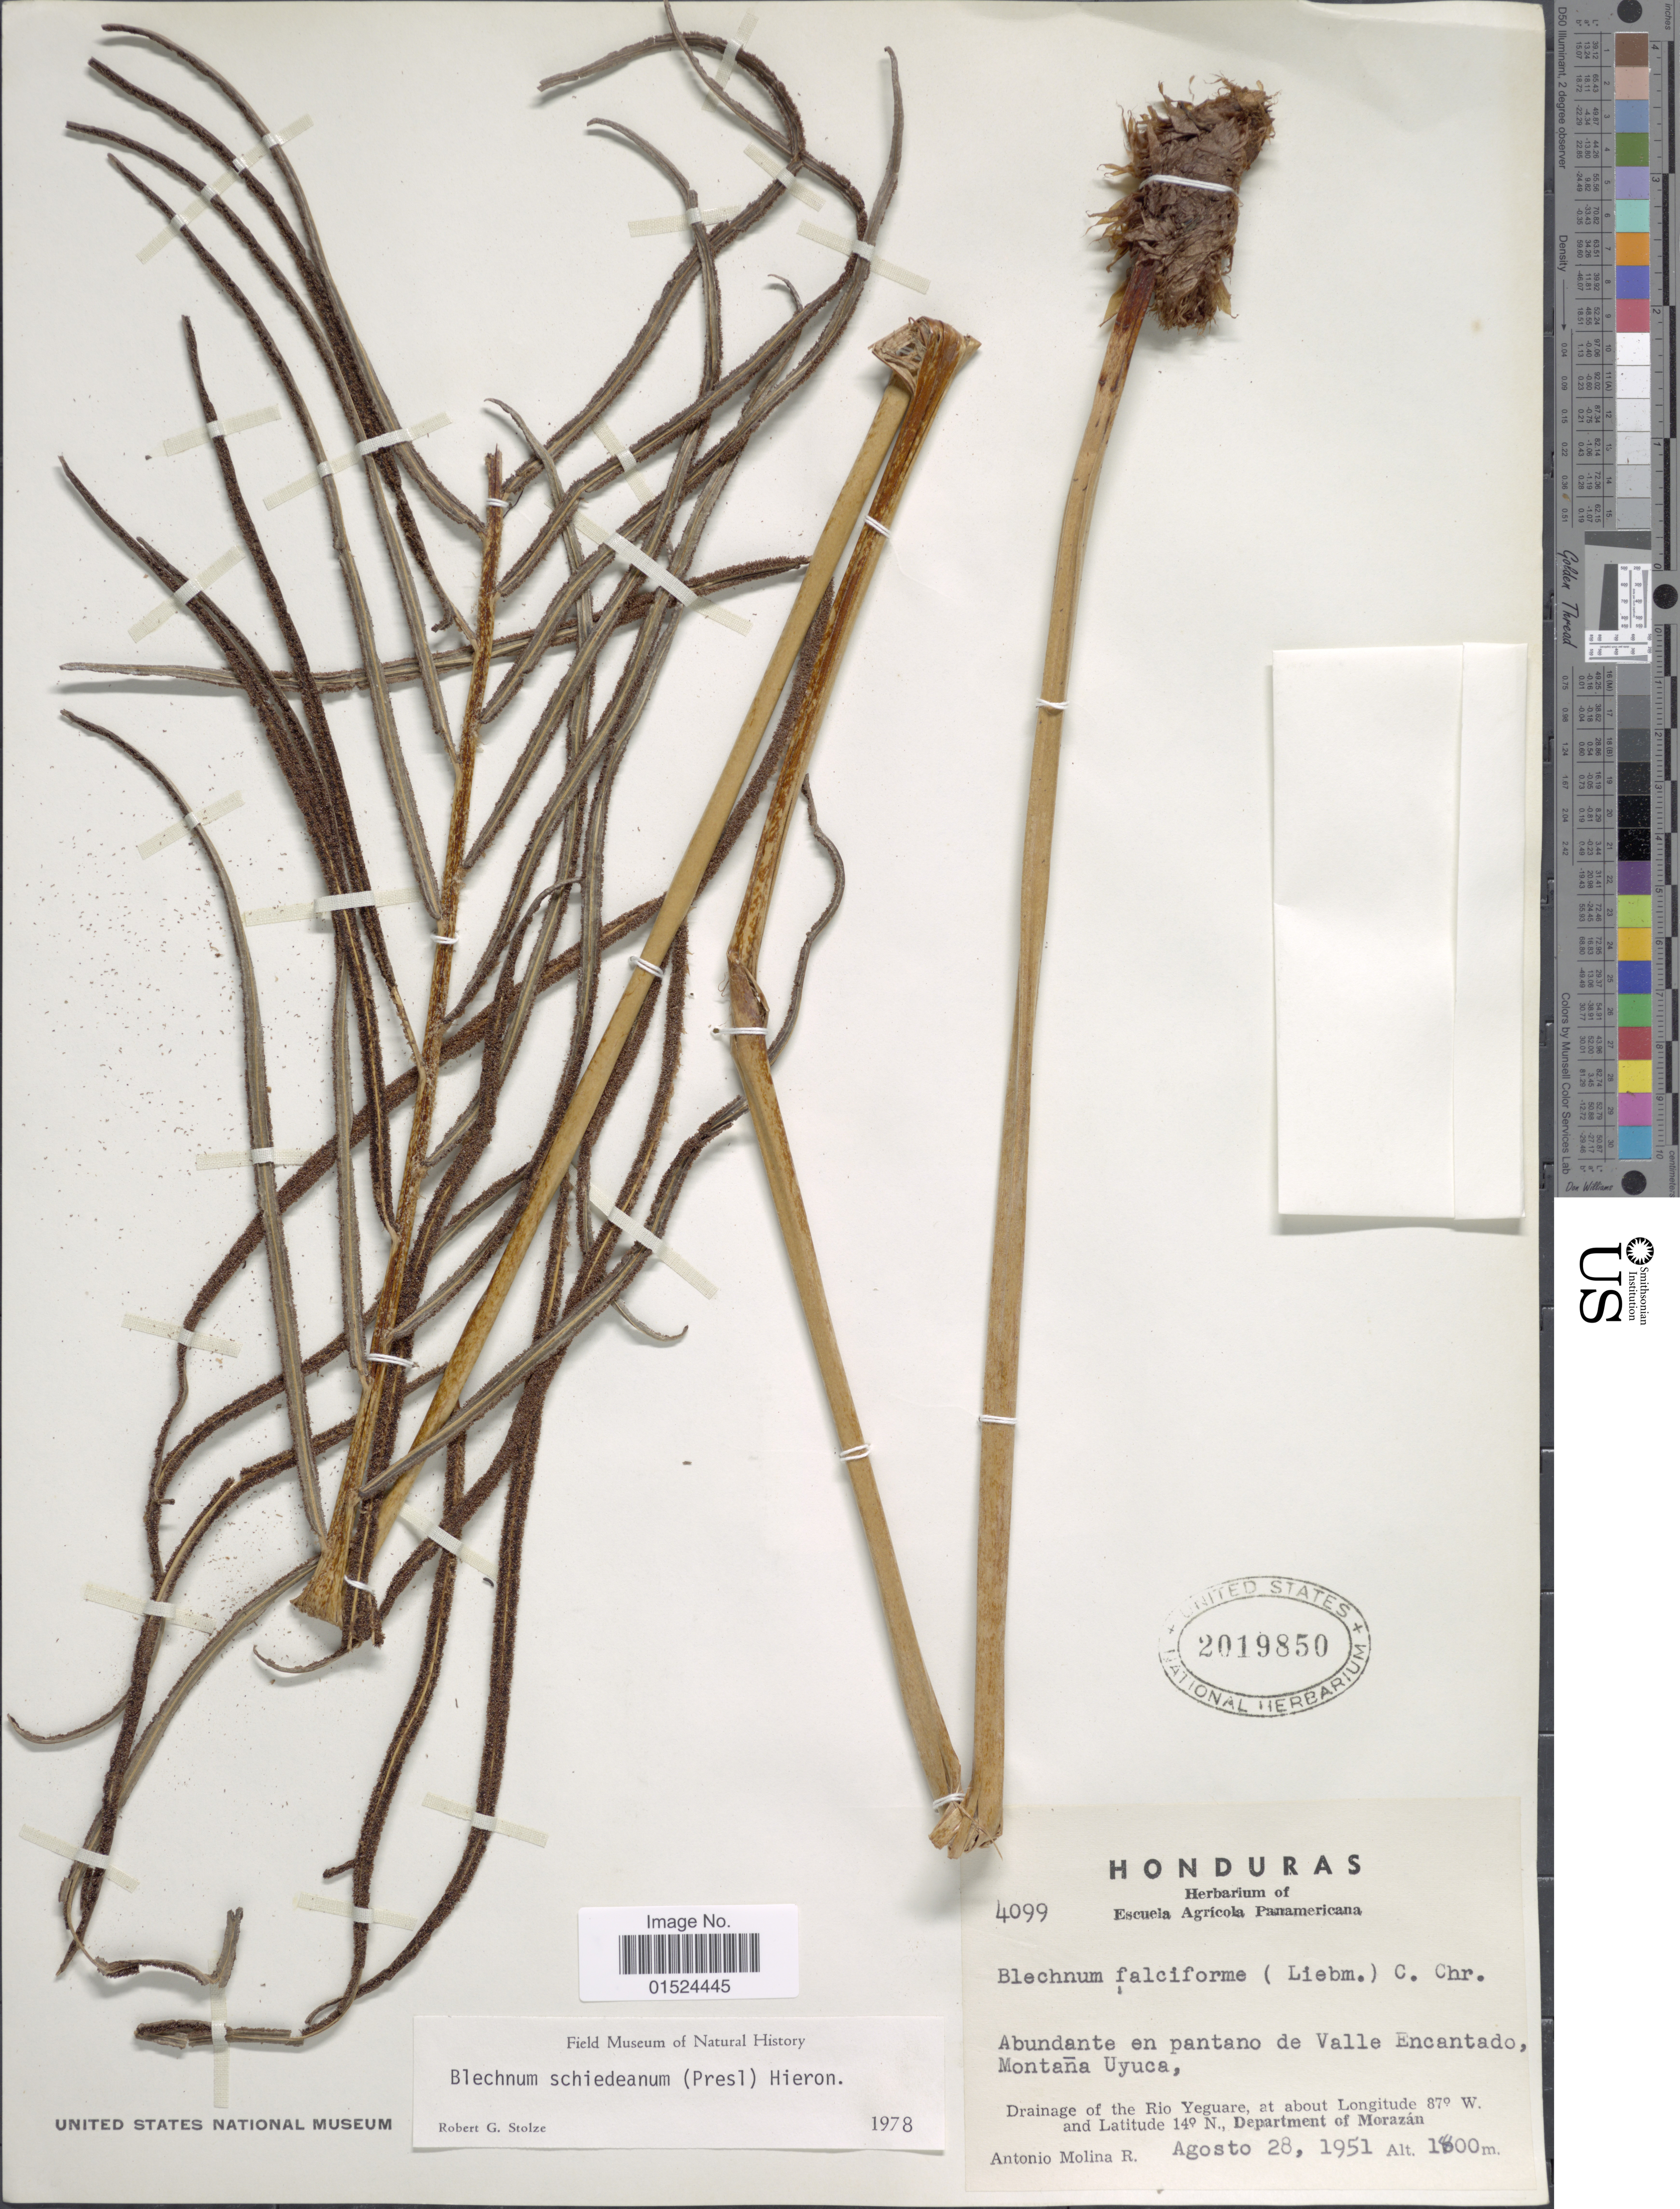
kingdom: Plantae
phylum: Tracheophyta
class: Polypodiopsida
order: Polypodiales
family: Blechnaceae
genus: Blechnum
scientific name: Blechnum schiedeanum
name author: (Schltdl. ex C. Presl) Hieron.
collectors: A. Molina R.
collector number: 4099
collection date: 1951-08-28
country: Honduras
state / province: Fco. Morazán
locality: Abundante en pantano de Valle Encantado, Montaña Uyuca, Drainage of the Rio Yeguare, Department of Morazán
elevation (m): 1800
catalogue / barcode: US 2019850